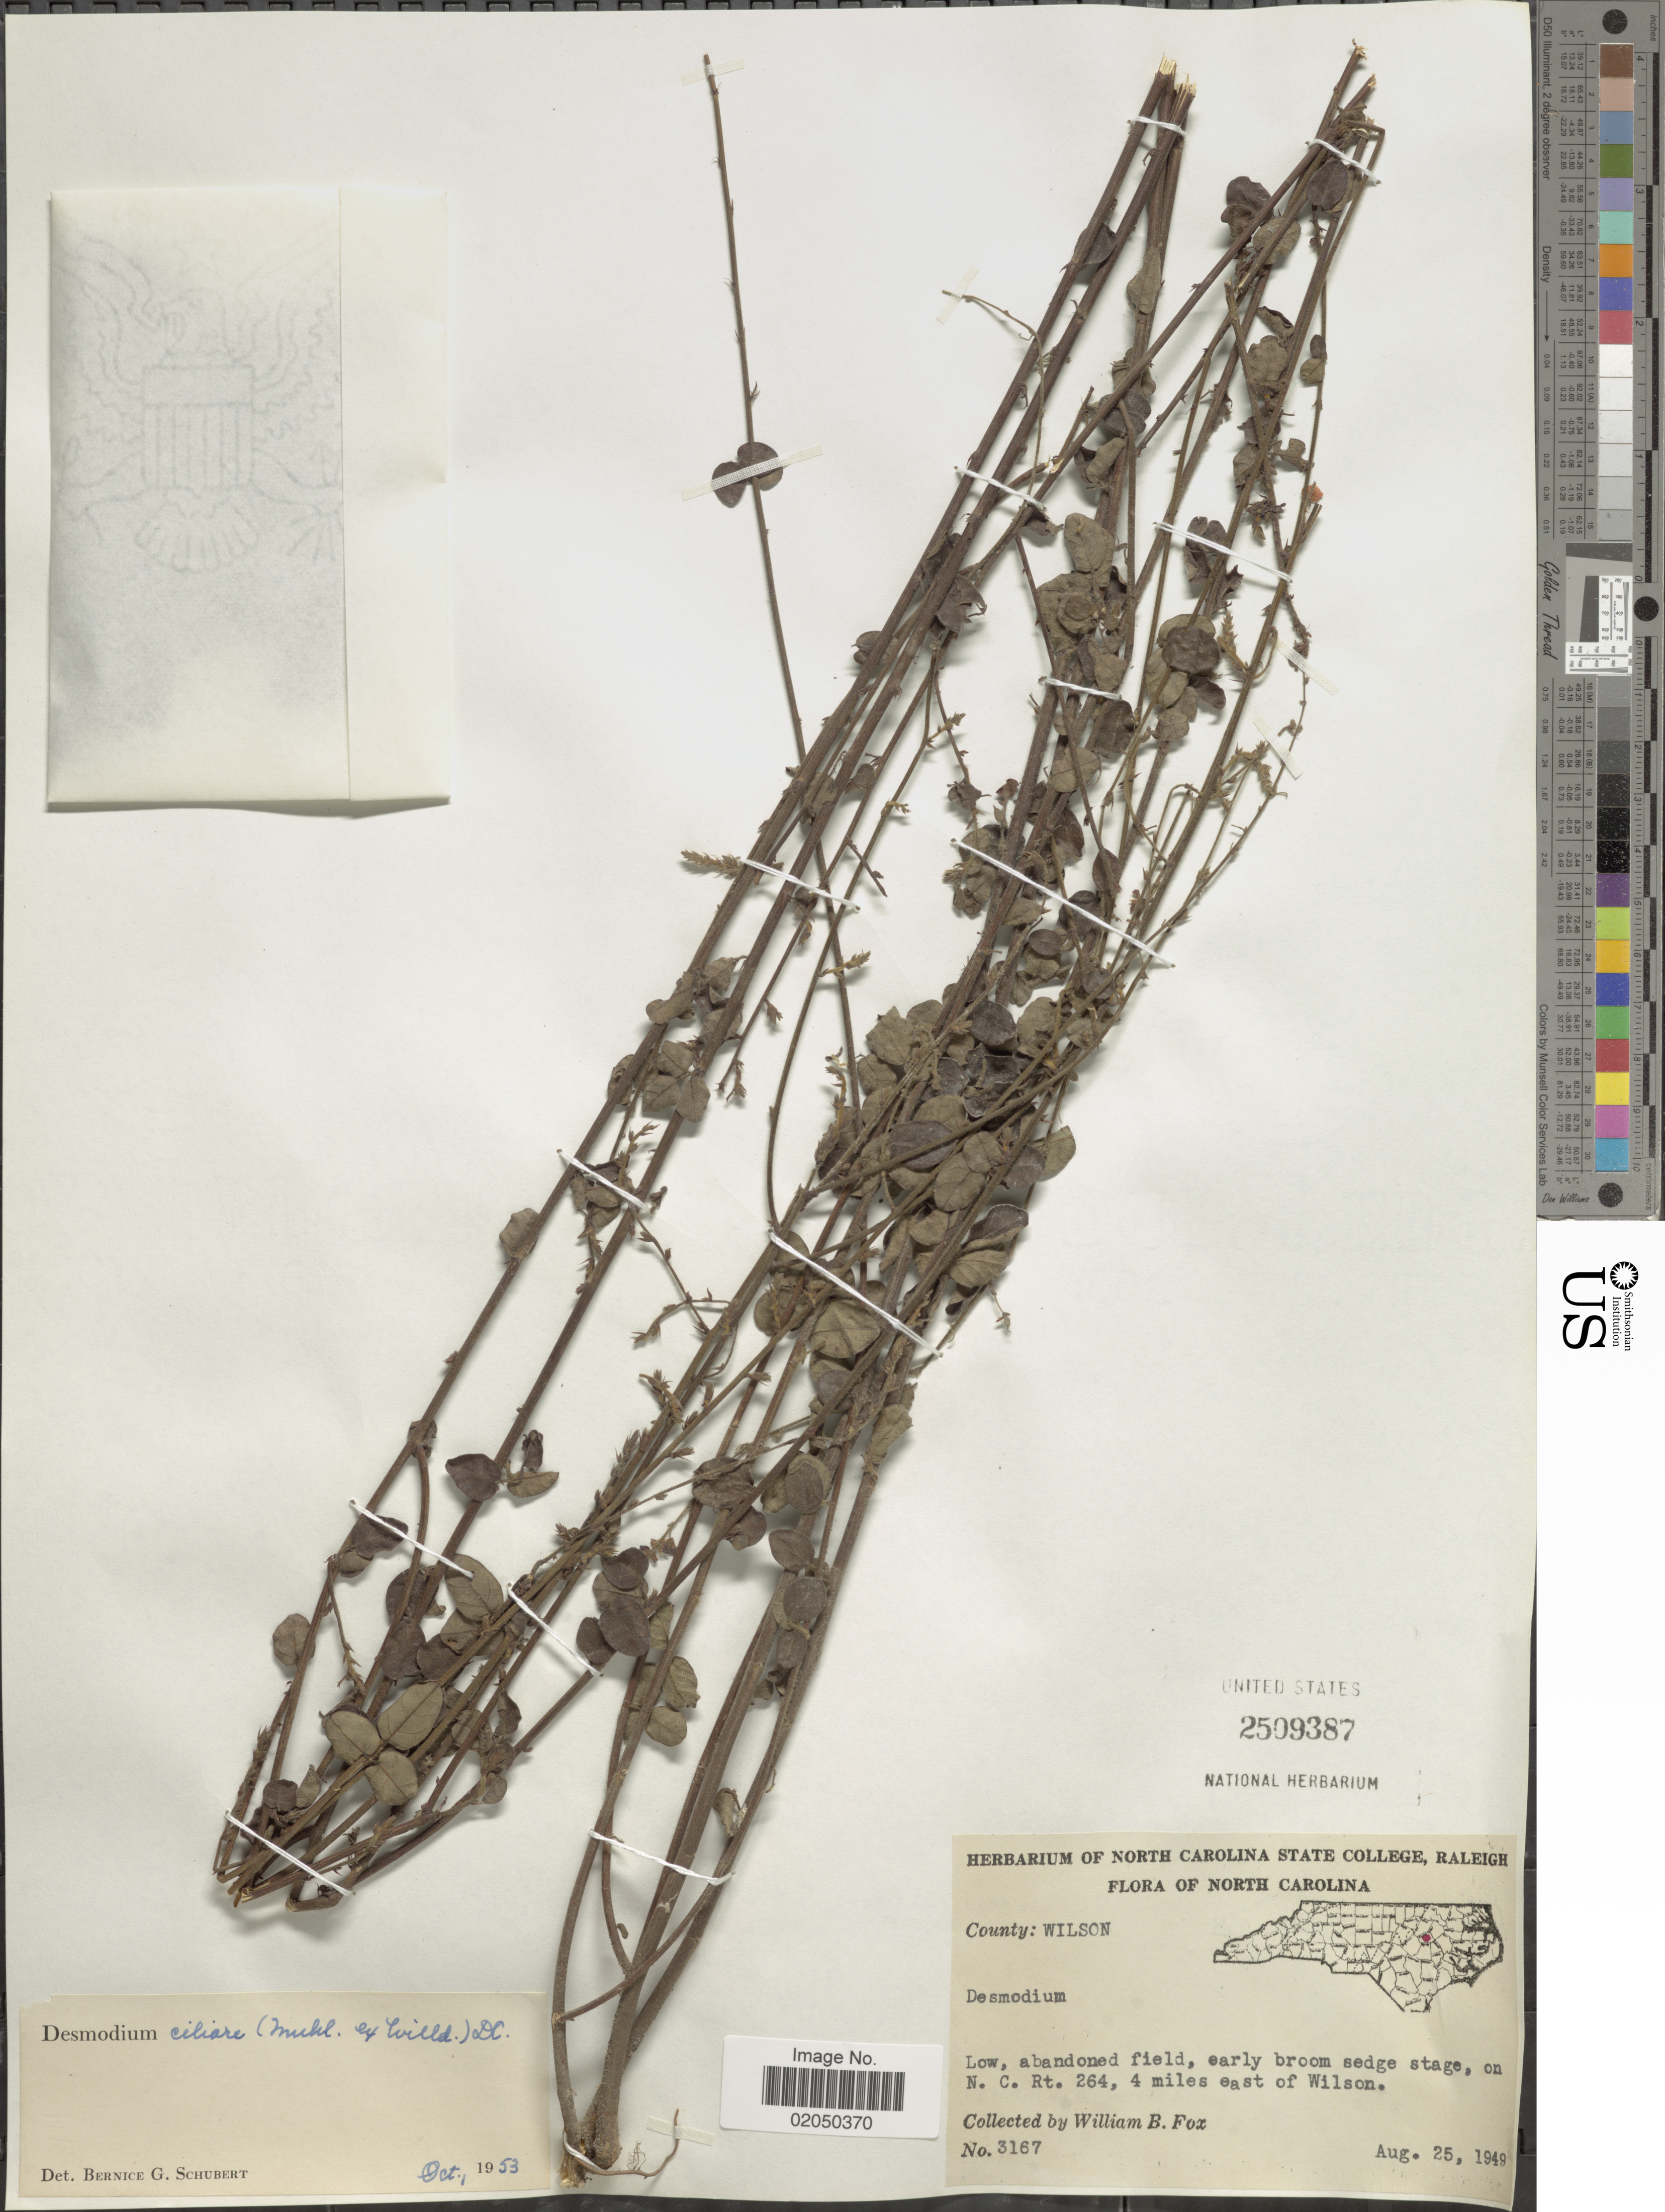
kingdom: Plantae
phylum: Tracheophyta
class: Magnoliopsida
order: Fabales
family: Fabaceae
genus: Desmodium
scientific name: Desmodium ciliare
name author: (Muhl. ex Willd.) DC.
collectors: W. B. Fox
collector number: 3167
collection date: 1949-08-25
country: United States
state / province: North Carolina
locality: County: Wilson, on N.C. Rt. 264, 4 miles east of Wilson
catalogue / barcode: US 2509387